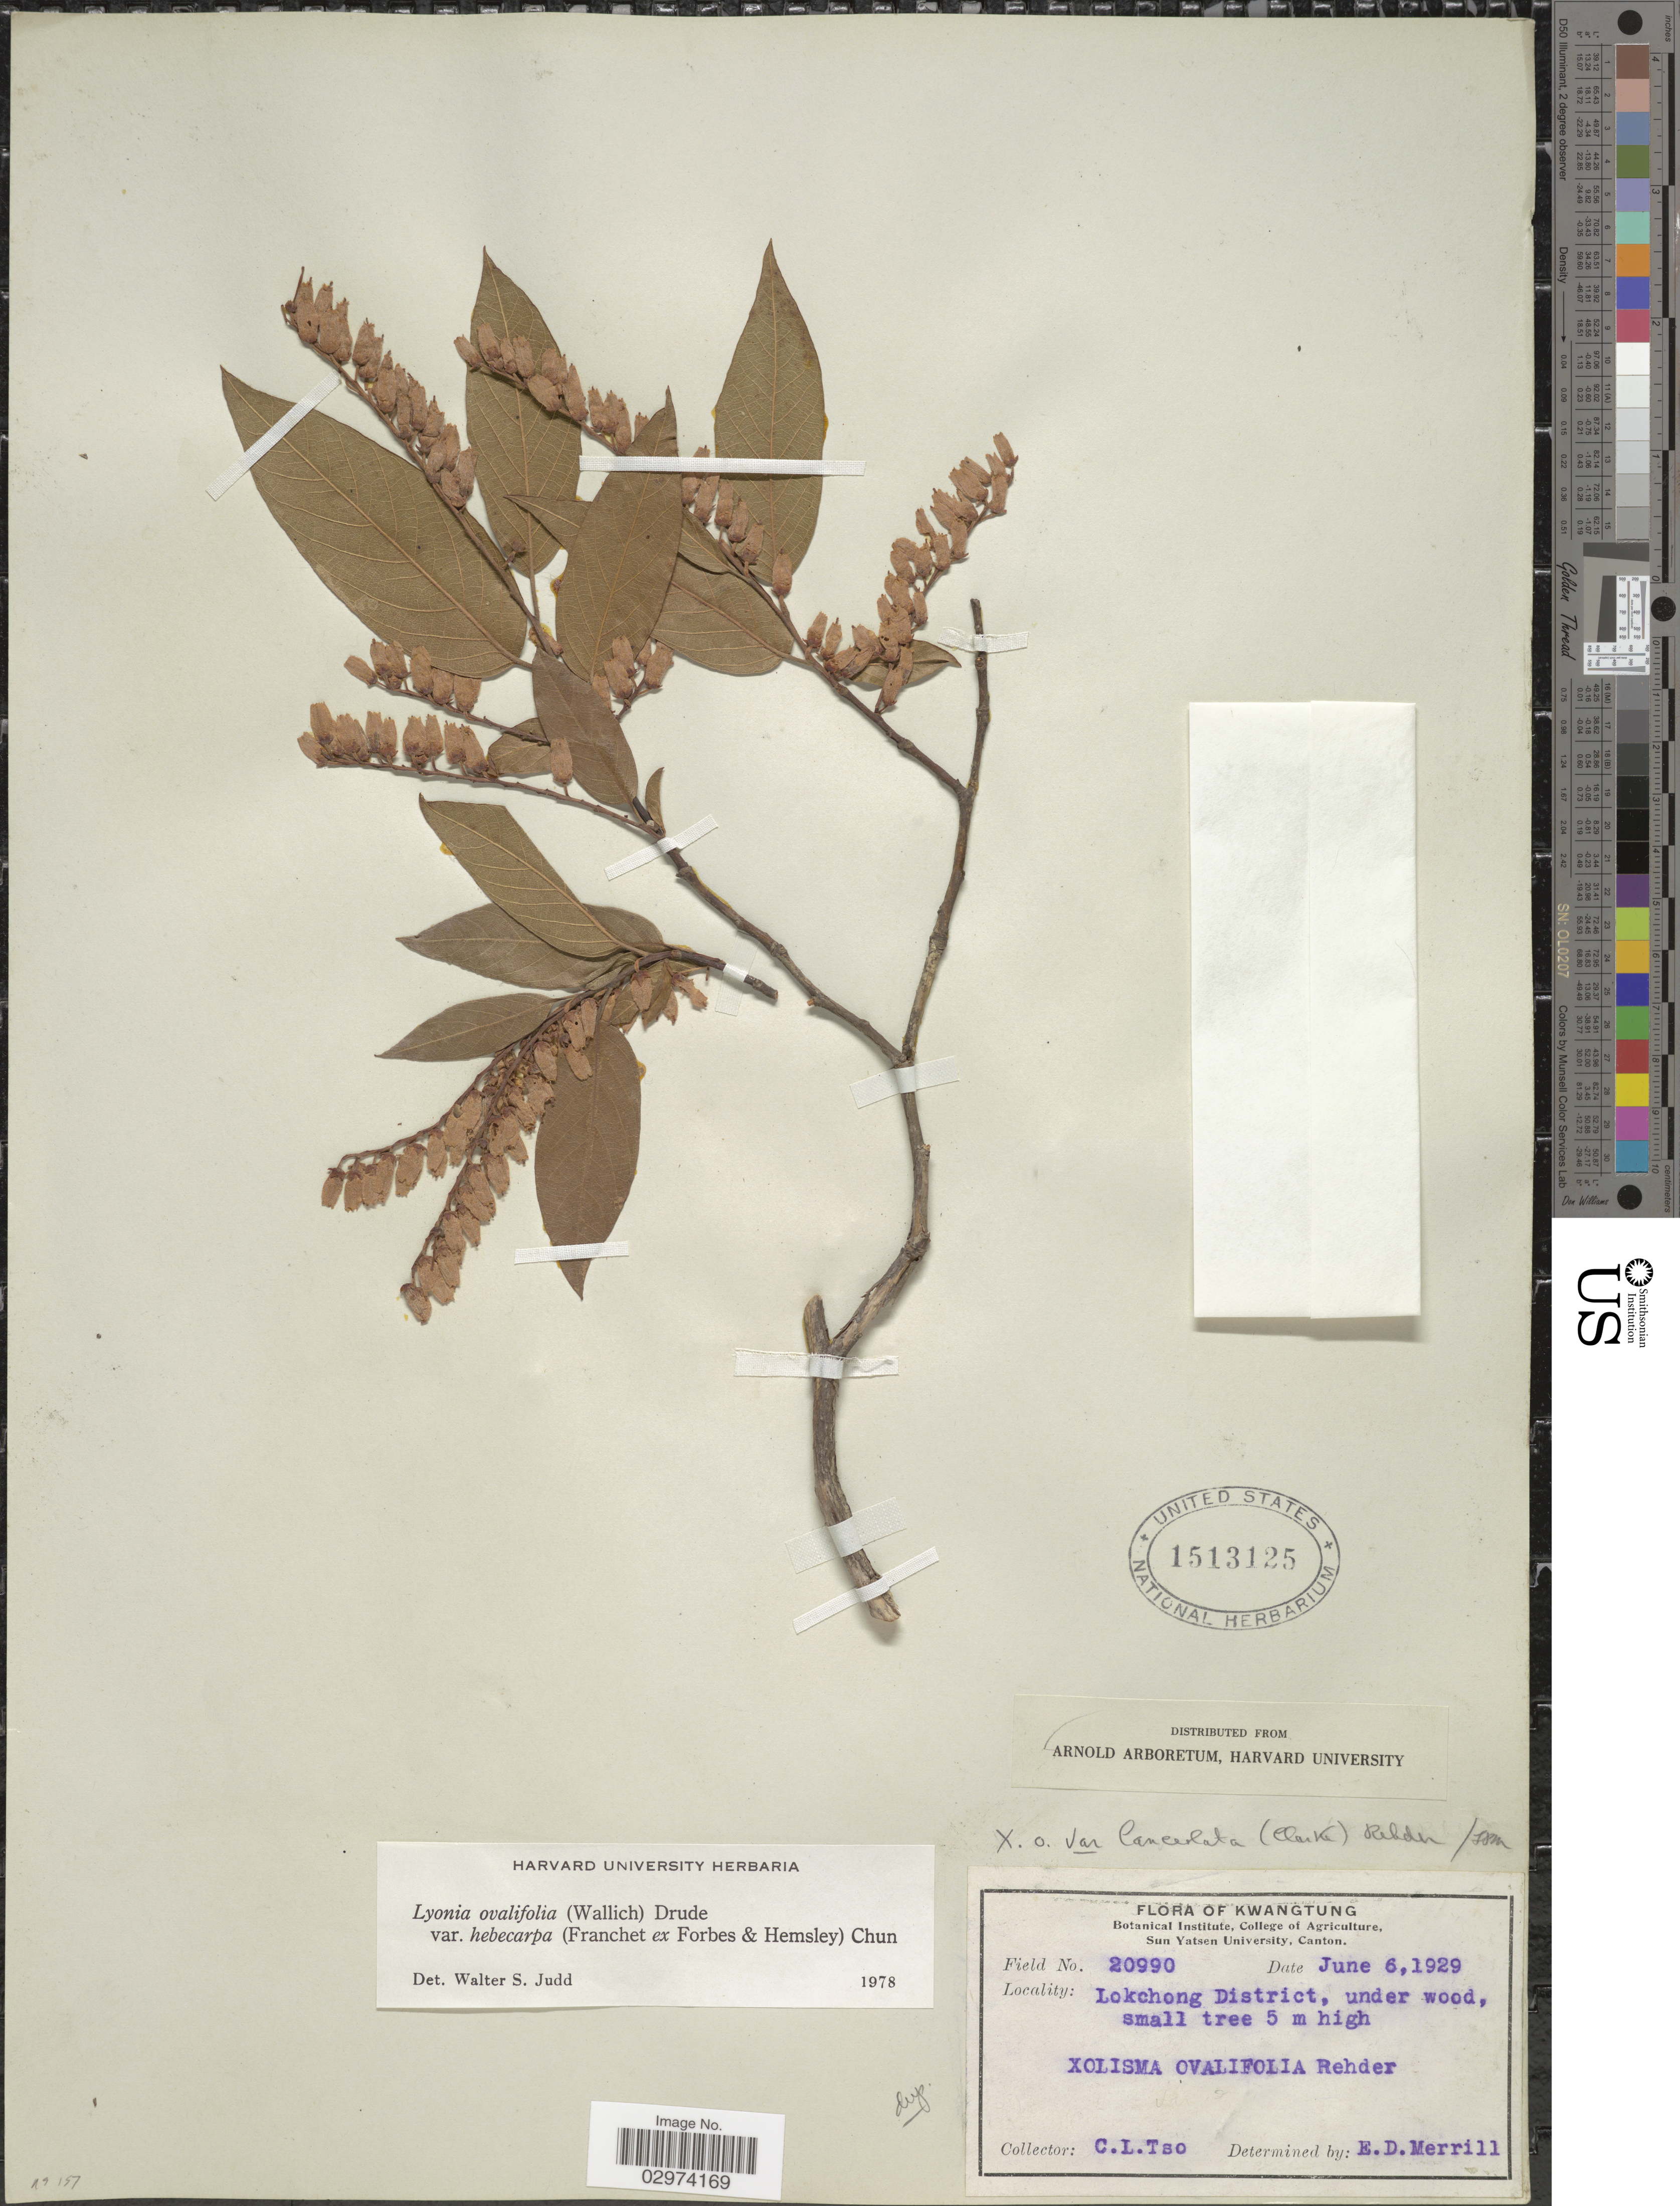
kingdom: Plantae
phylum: Tracheophyta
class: Magnoliopsida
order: Ericales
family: Ericaceae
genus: Lyonia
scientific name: Lyonia ovalifolia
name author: (Wall.) Drude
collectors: C. Tso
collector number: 20990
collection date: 1929-06-06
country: China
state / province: Guangdong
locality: Kwangtung. Lokchong District, under wood.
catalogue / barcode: US 1513125